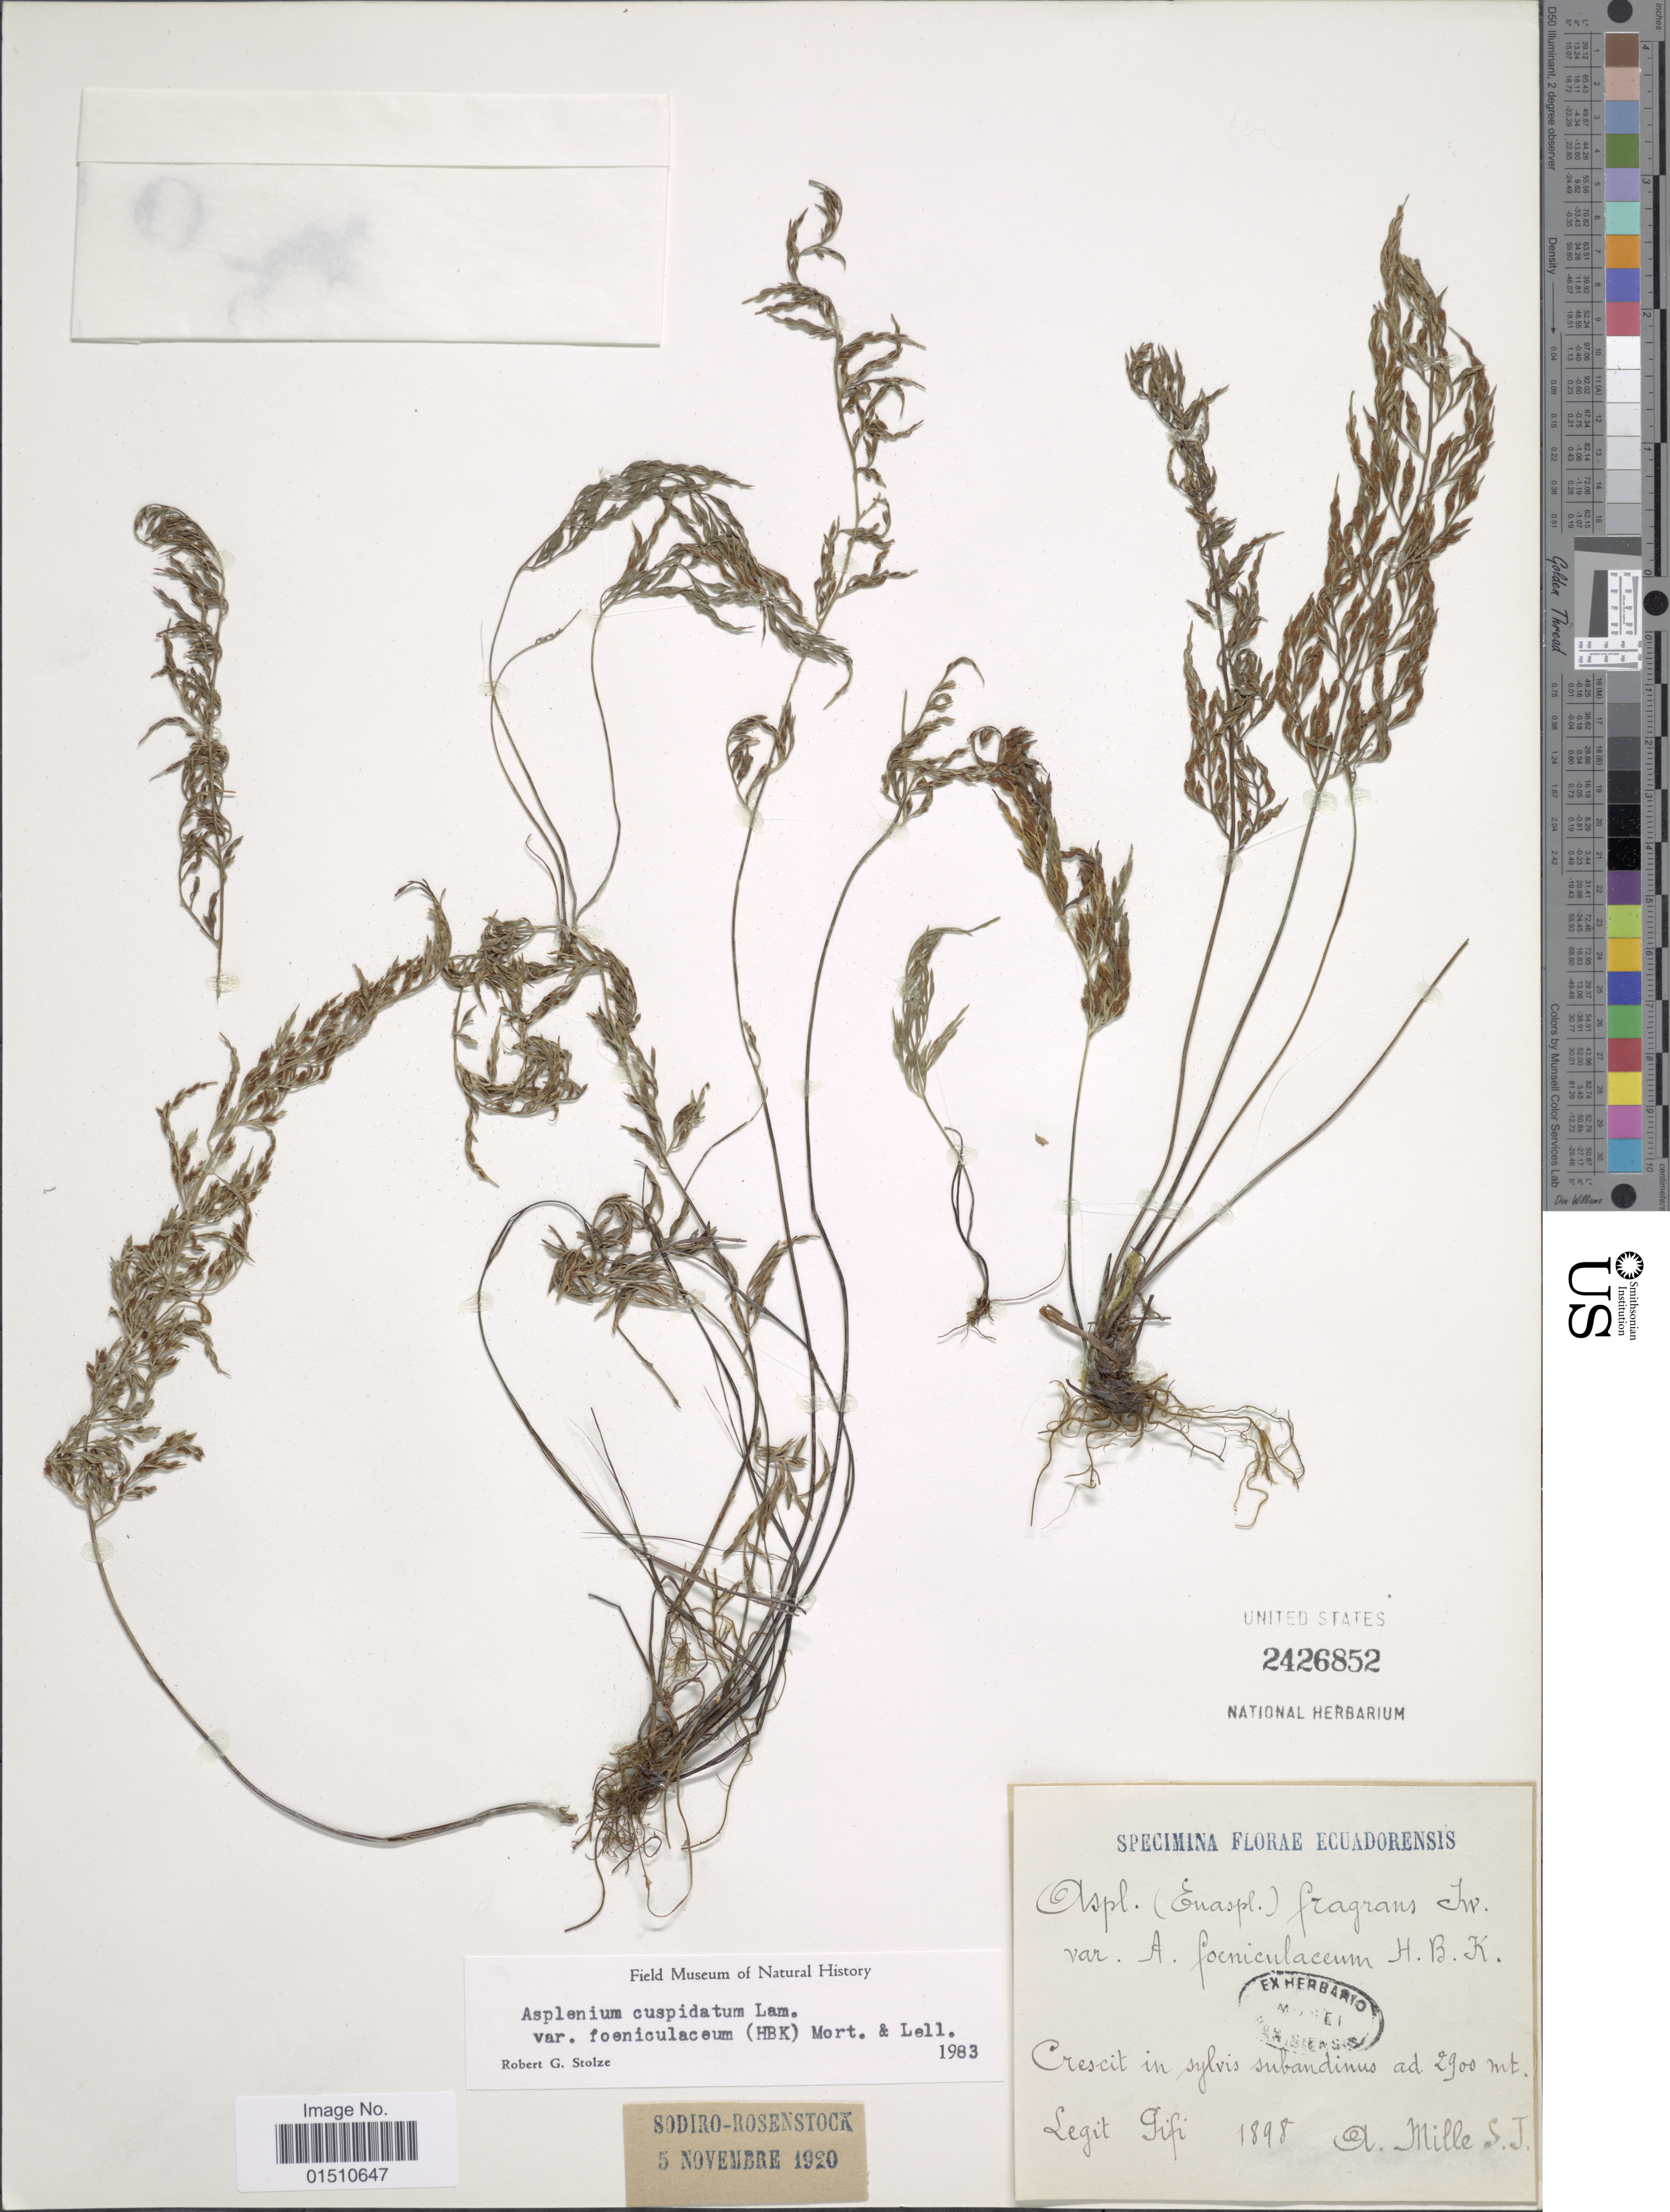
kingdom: Plantae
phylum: Tracheophyta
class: Polypodiopsida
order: Polypodiales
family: Aspleniaceae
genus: Asplenium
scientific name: Asplenium cuspidatum var. foeniculaceum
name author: (Kunth) C.V. Morton & Lellinger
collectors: A. Mille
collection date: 1898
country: Ecuador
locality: Ecuadorensis.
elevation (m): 2900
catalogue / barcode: US 2426852